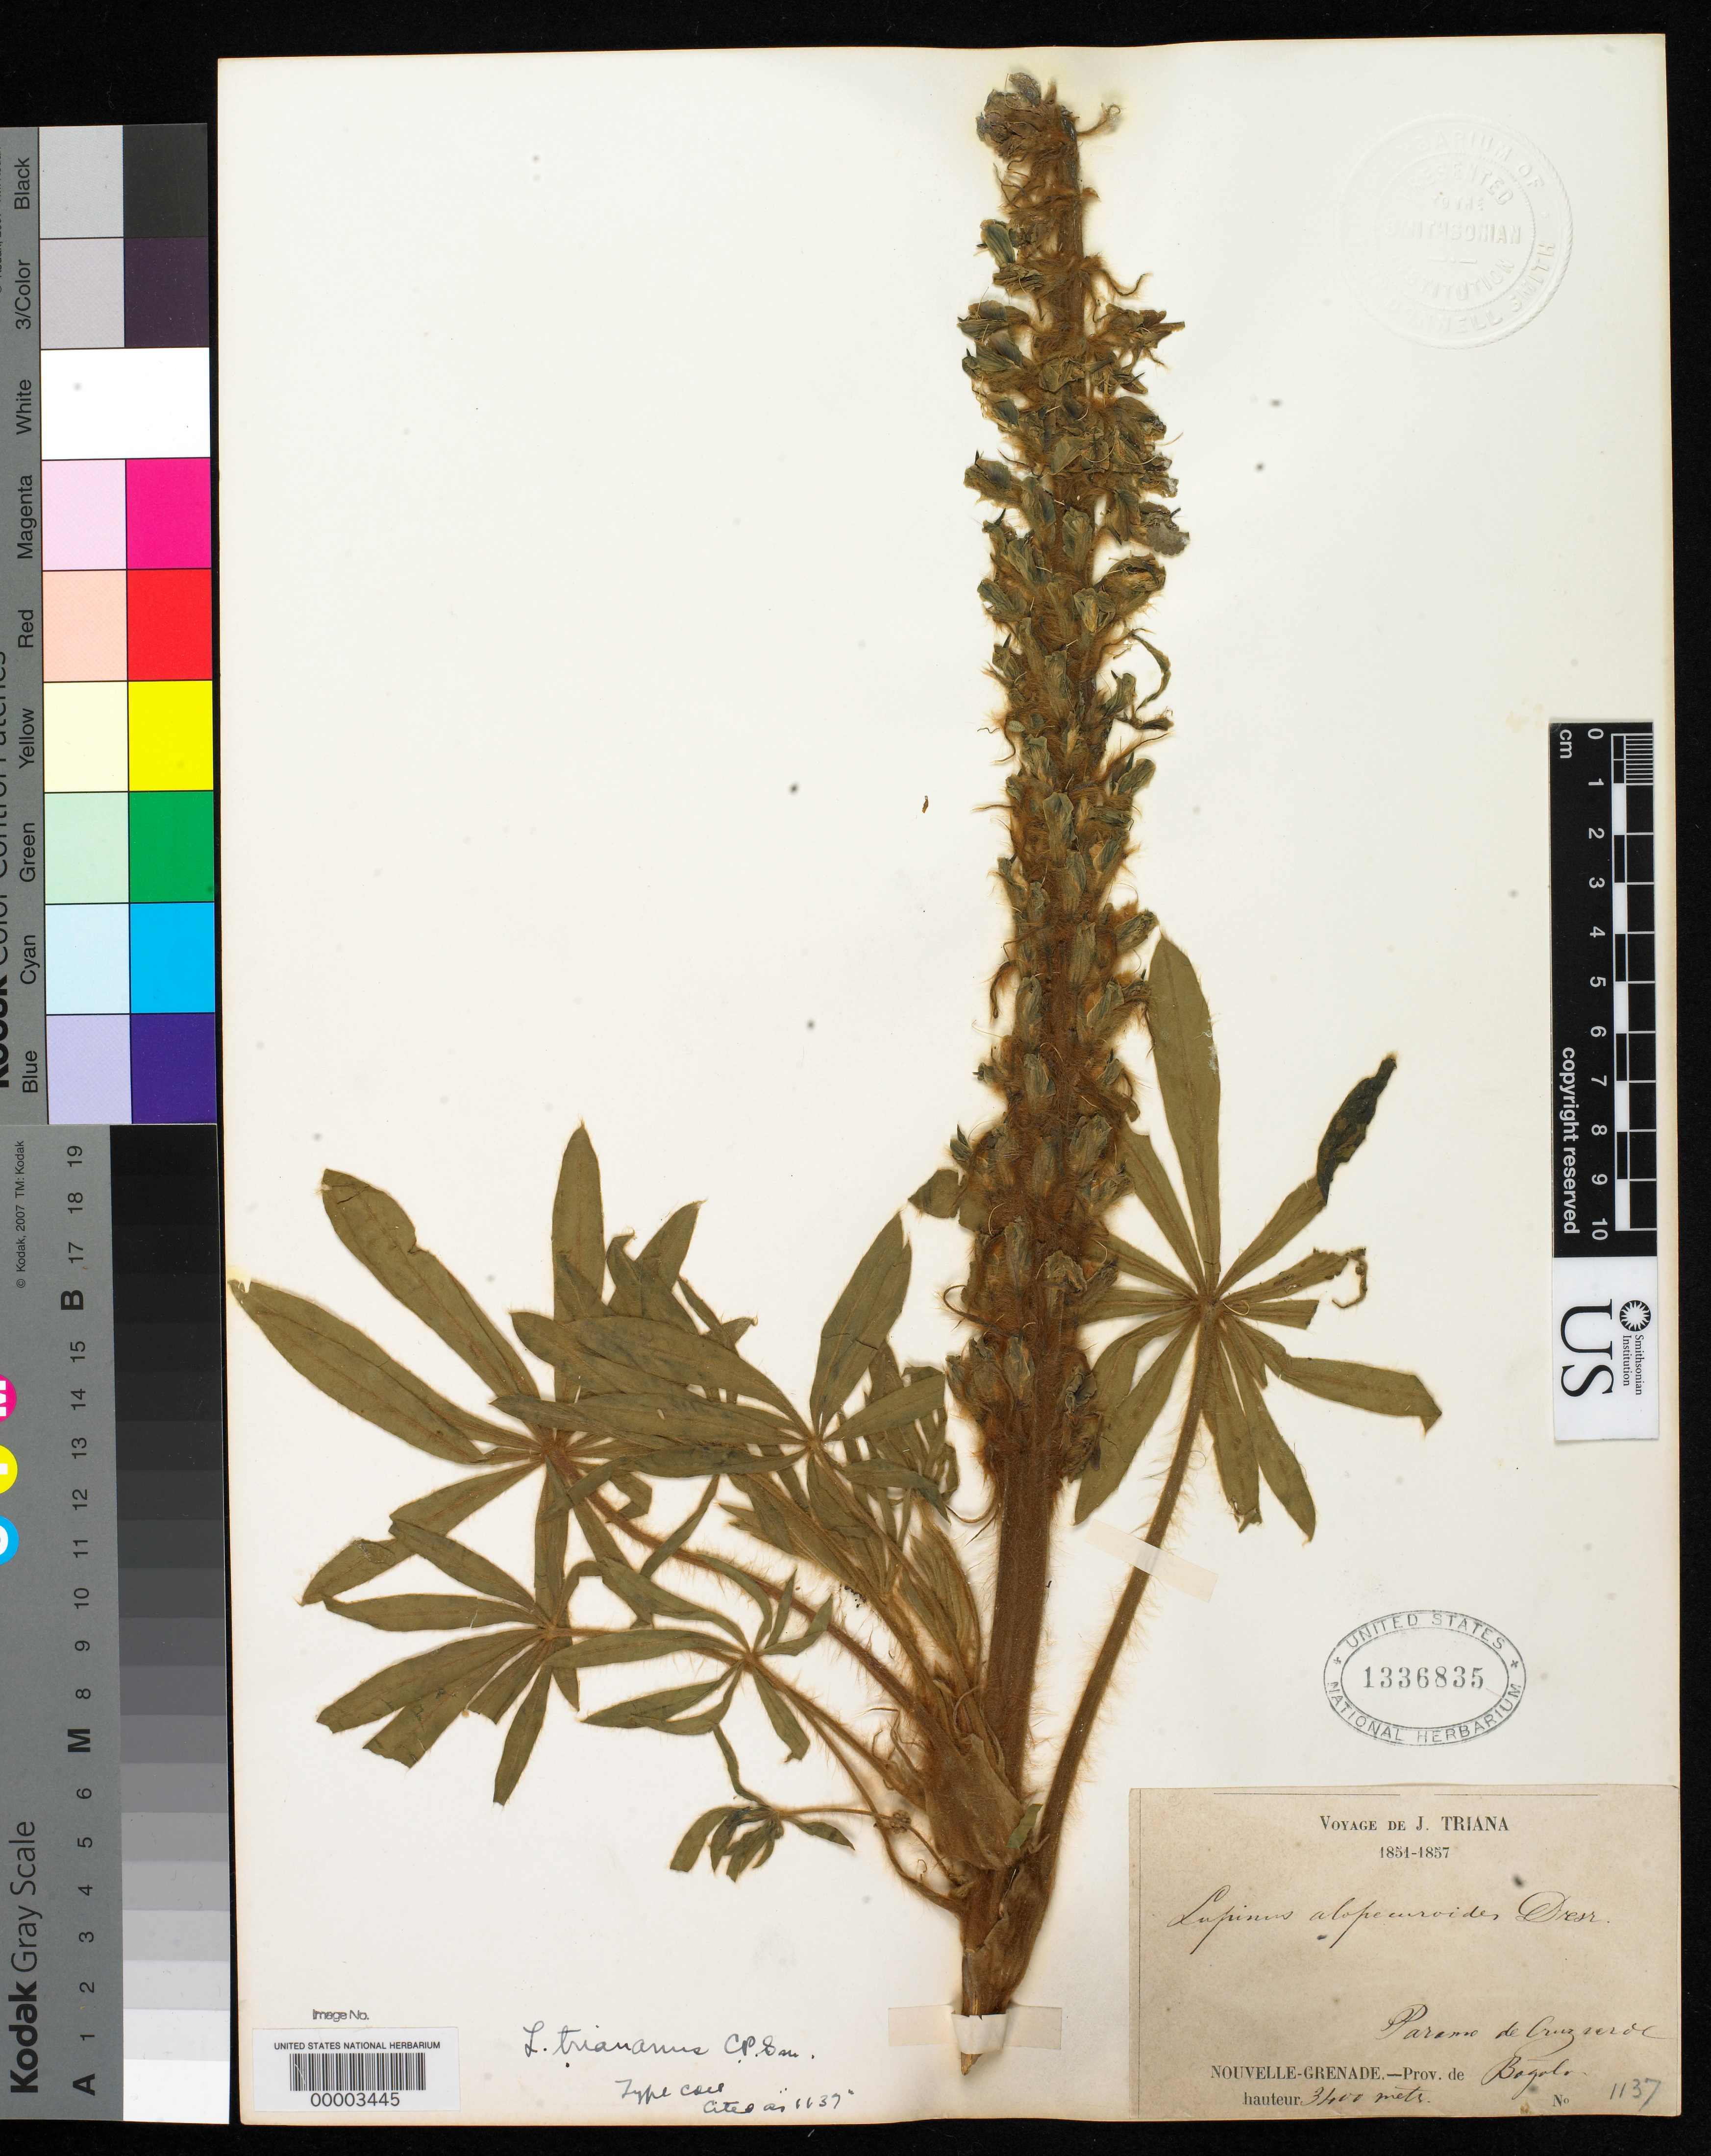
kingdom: Plantae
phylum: Tracheophyta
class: Magnoliopsida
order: Fabales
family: Fabaceae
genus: Lupinus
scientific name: Lupinus triananus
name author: C.P. Sm.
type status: Isotype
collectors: J. J. Triana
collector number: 1137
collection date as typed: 1851 to -- --- 1852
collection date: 1851/1852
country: Colombia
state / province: Cundinamarca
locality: Paramo de Cruz Verde.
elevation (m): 3400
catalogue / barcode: US 1336835